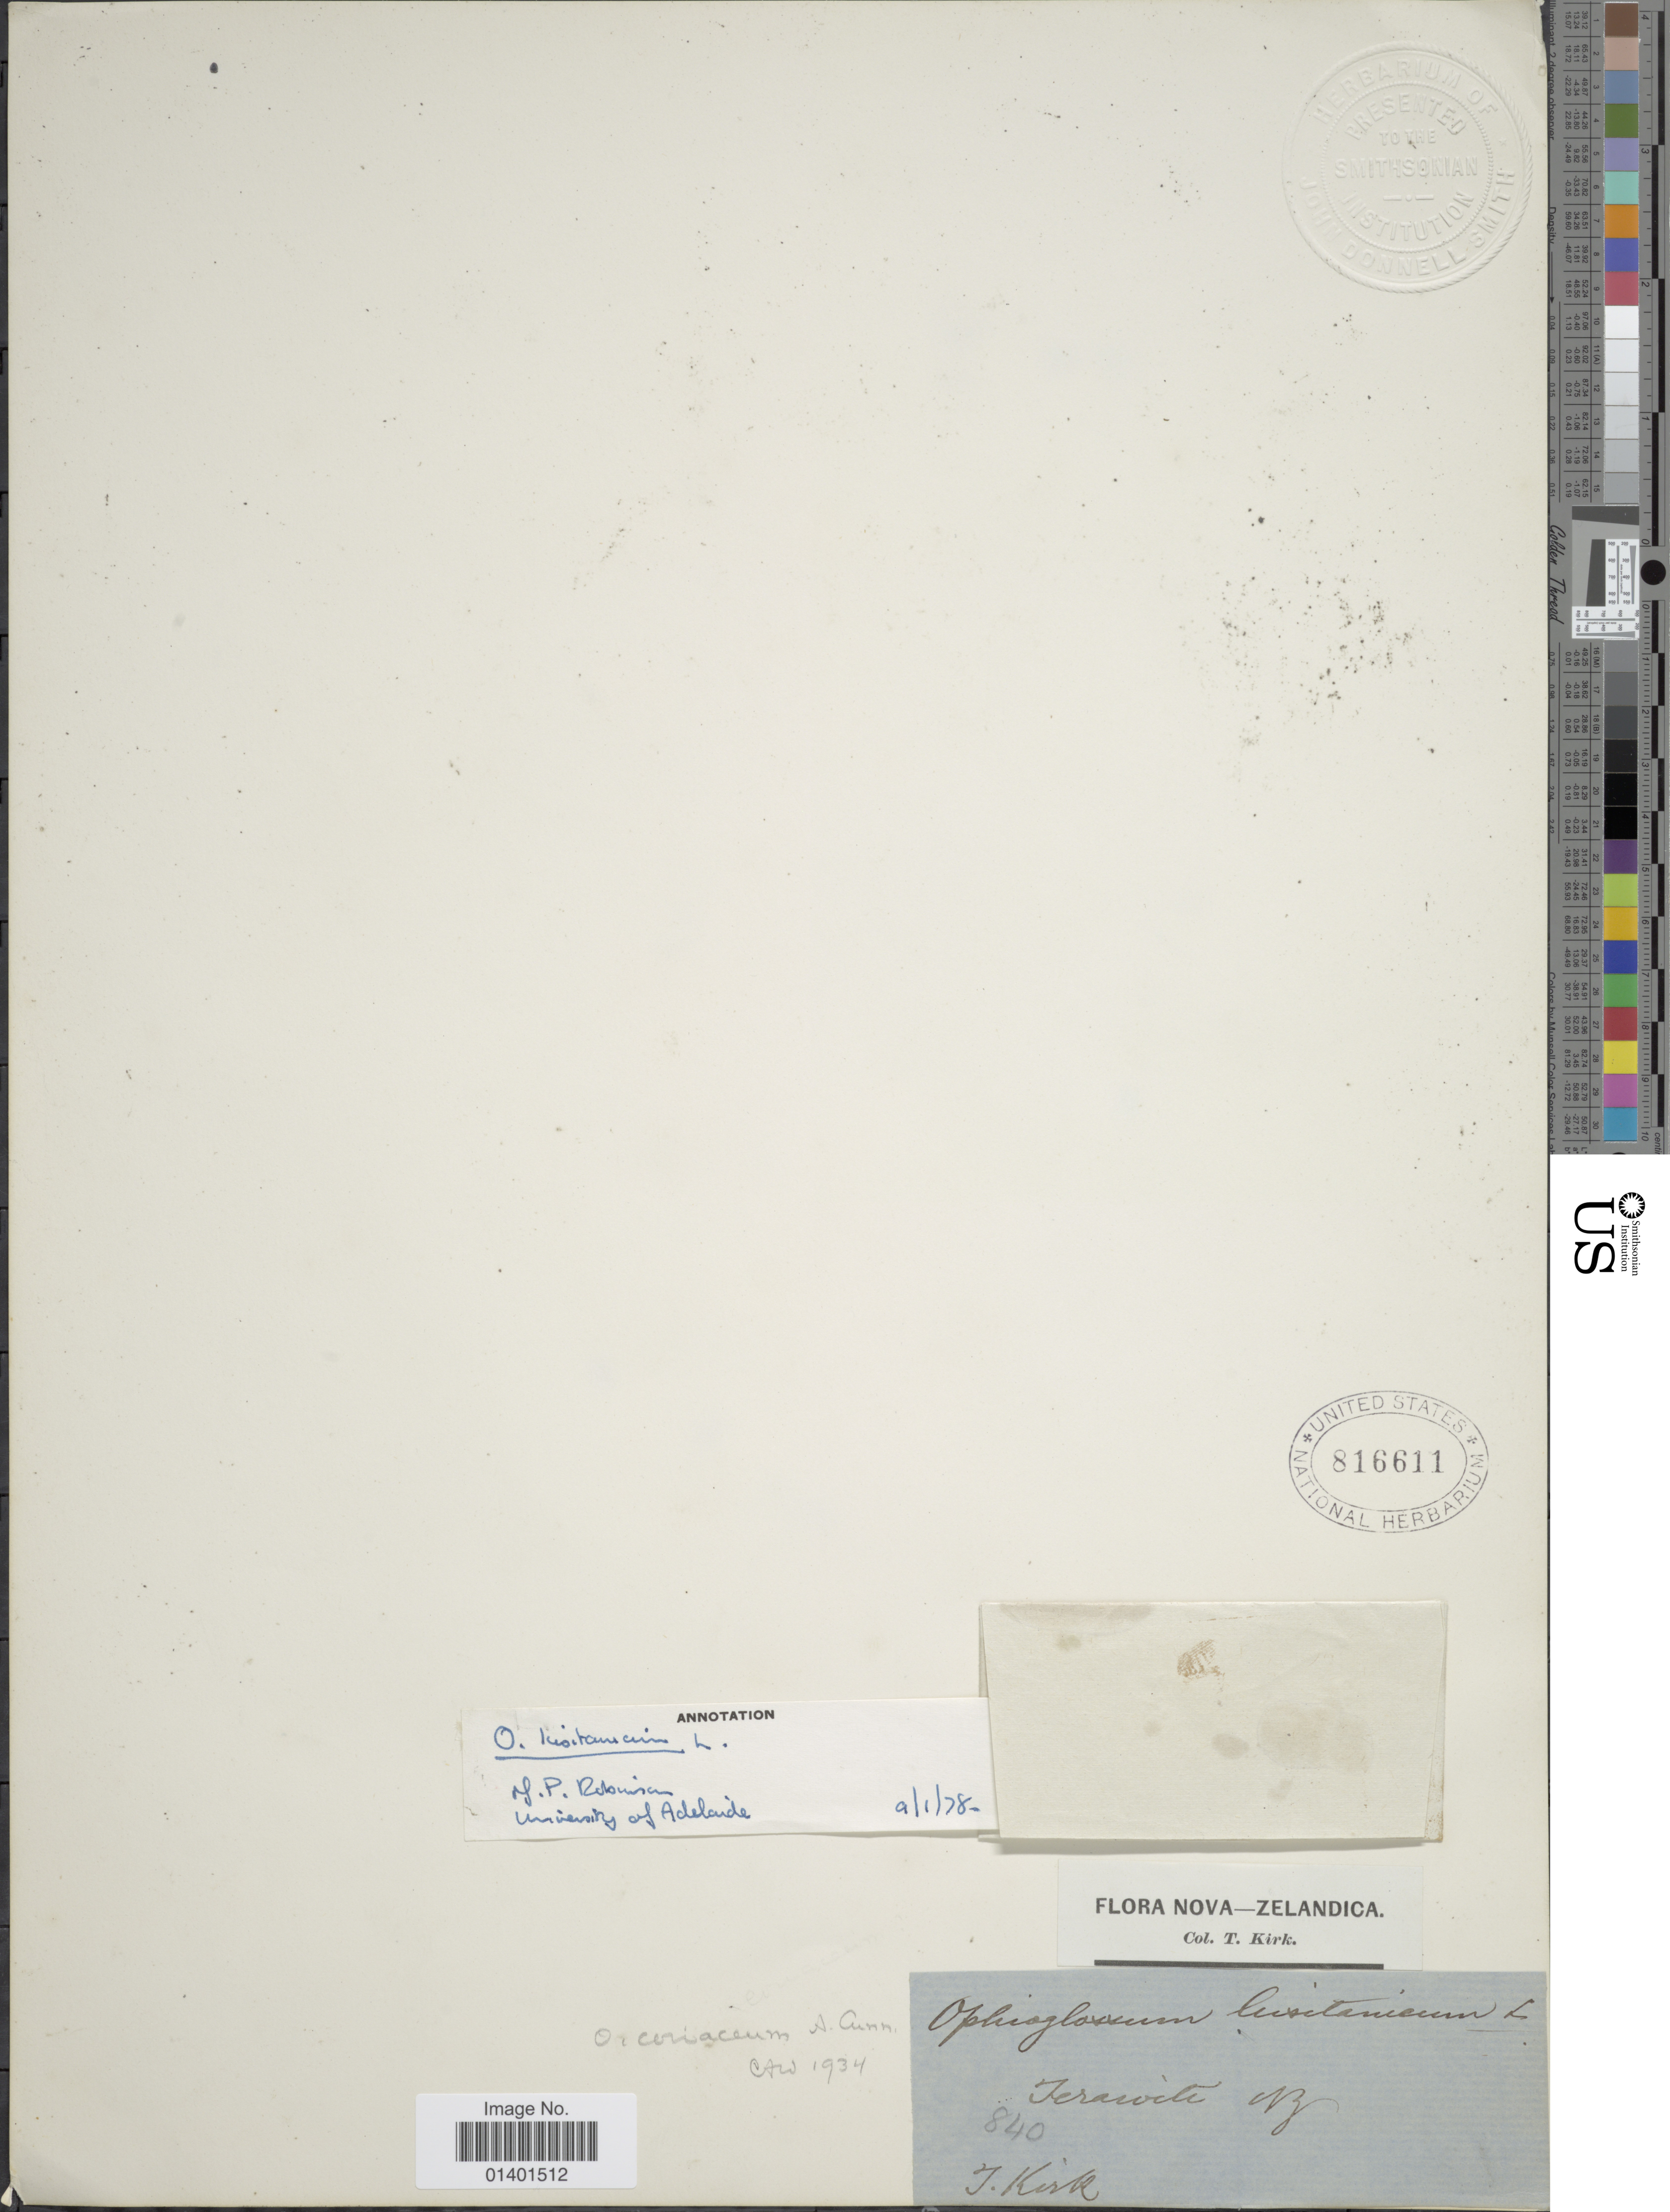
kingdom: Plantae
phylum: Tracheophyta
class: Polypodiopsida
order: Ophioglossales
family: Ophioglossaceae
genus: Ophioglossum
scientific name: Ophioglossum lusitanicum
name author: L.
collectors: T. Kirk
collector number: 840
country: New Zealand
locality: Terawiti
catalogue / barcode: US 816611